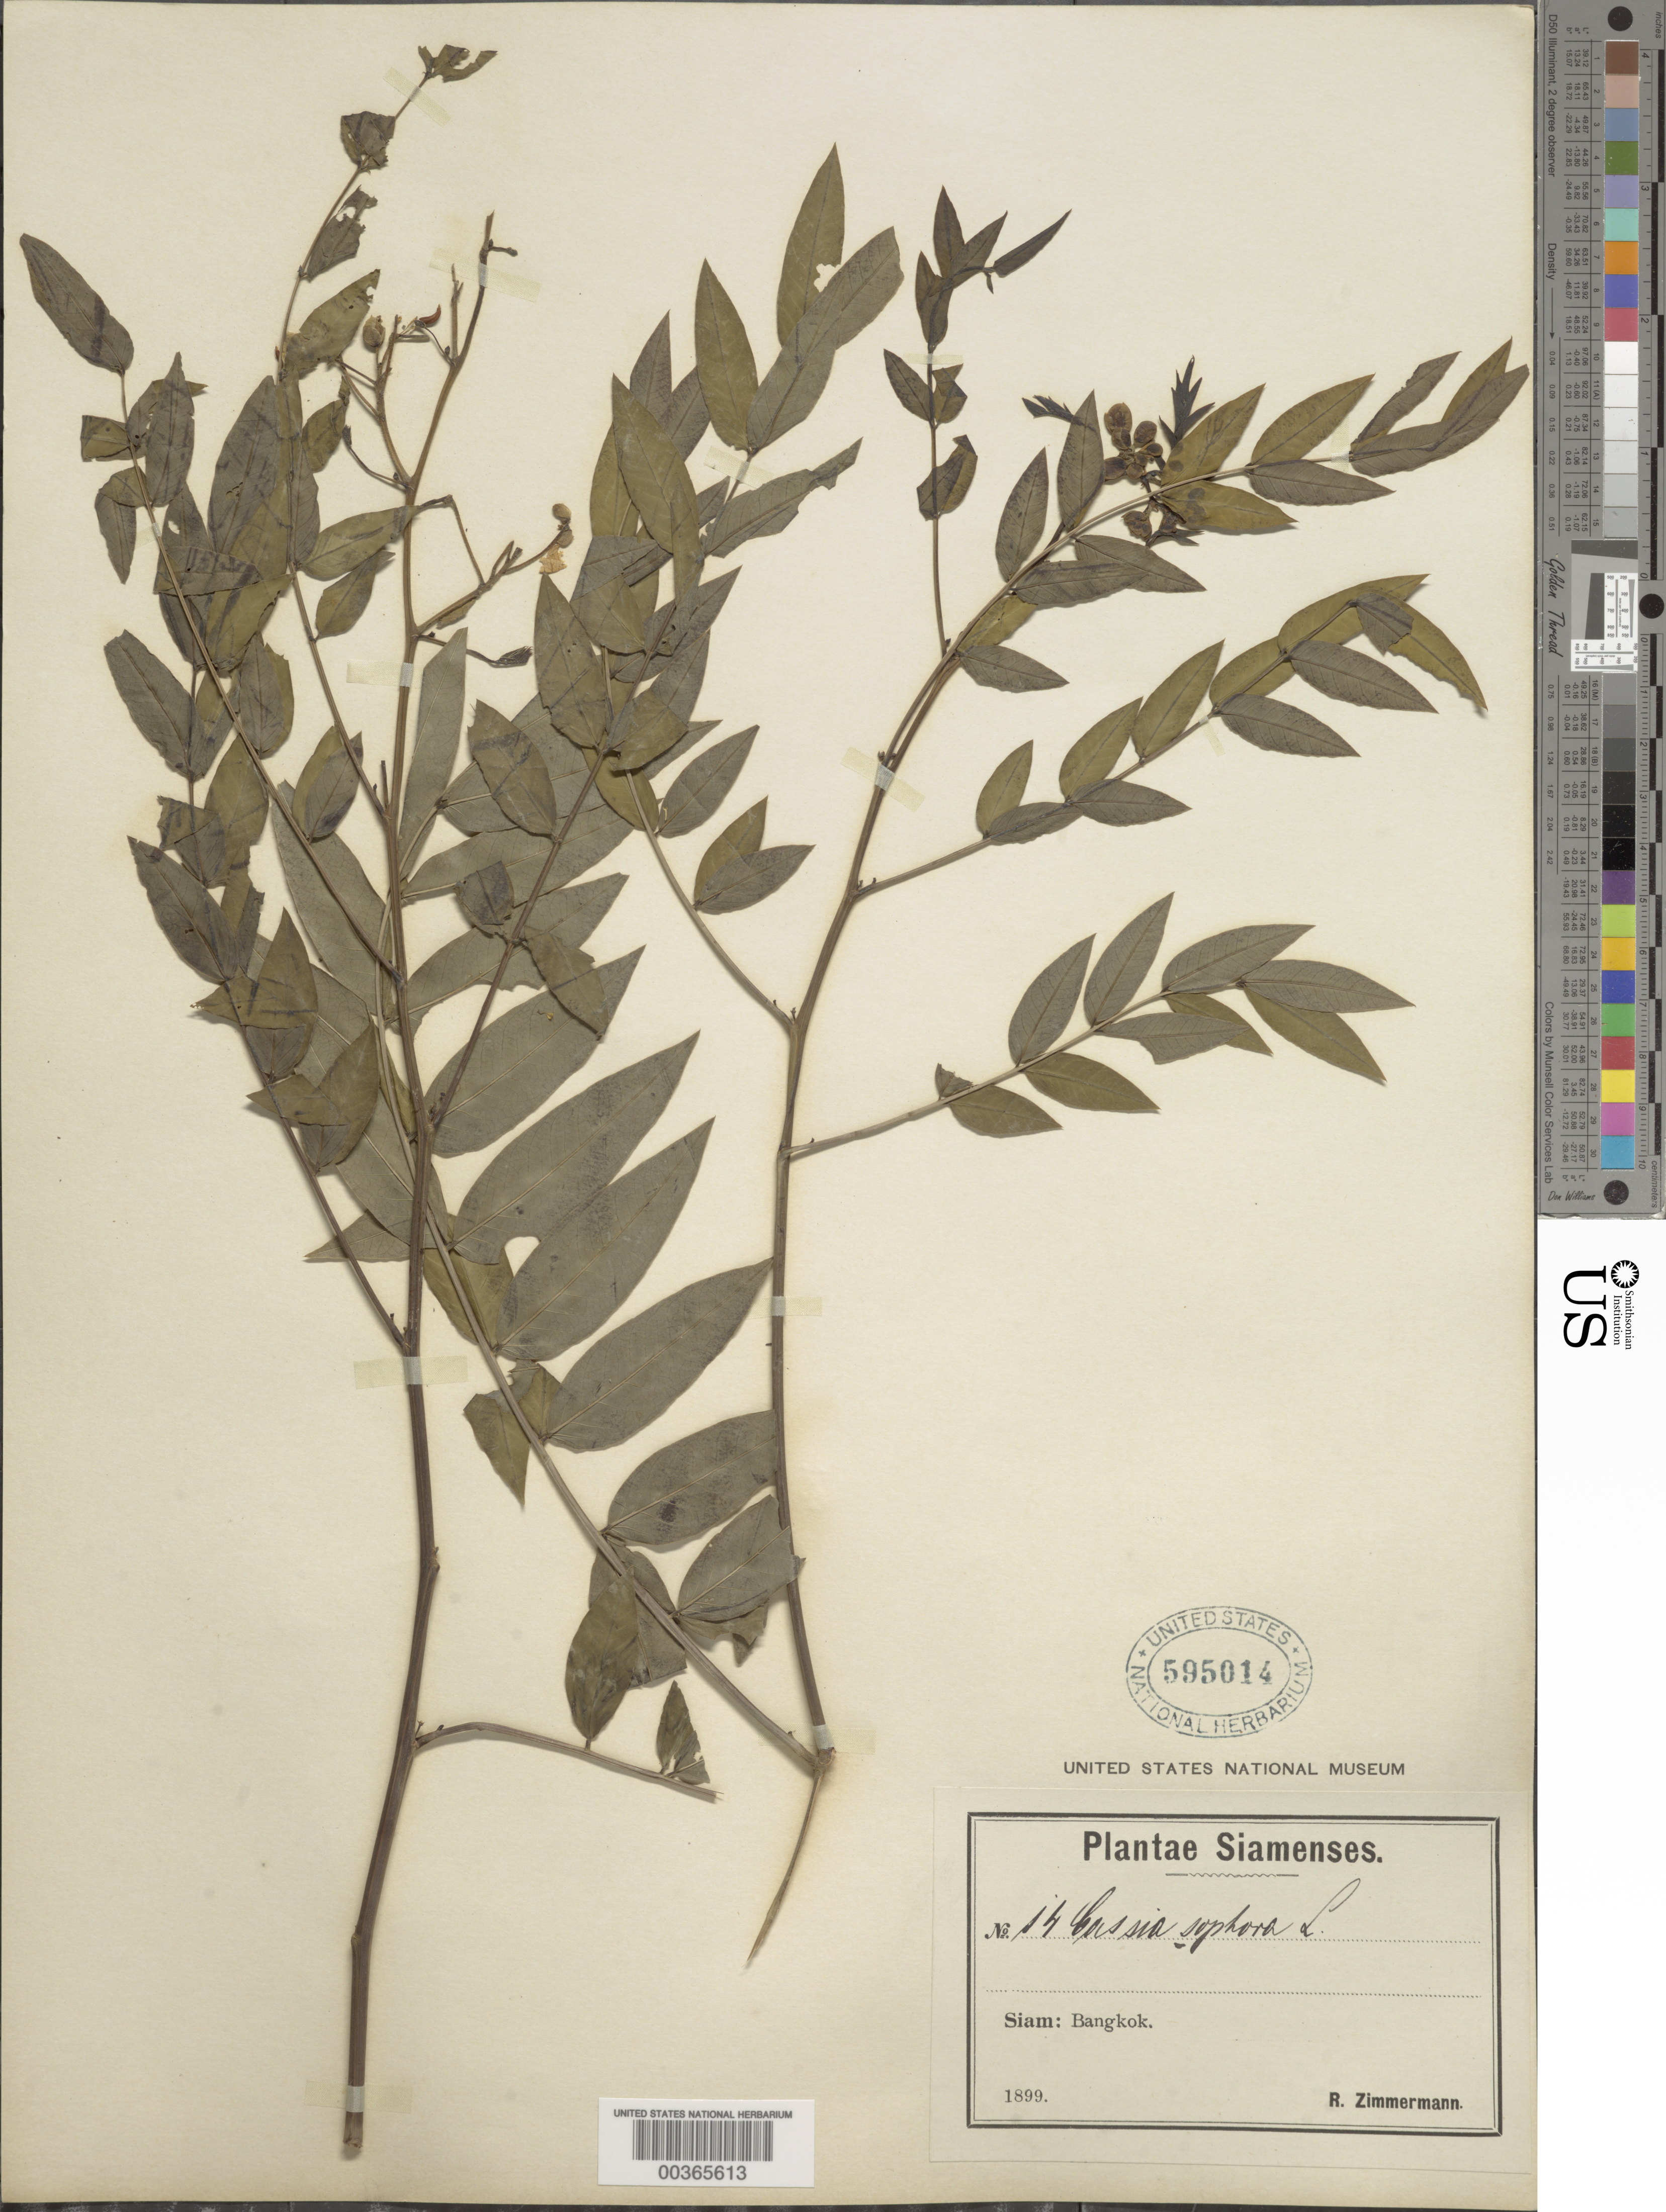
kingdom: Plantae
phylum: Tracheophyta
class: Magnoliopsida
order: Fabales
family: Fabaceae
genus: Senna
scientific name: Senna sophera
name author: (L.) Roxb.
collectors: R. Zimmermann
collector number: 14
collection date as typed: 1899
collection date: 1899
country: Thailand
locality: Bangkok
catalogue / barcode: US 595014